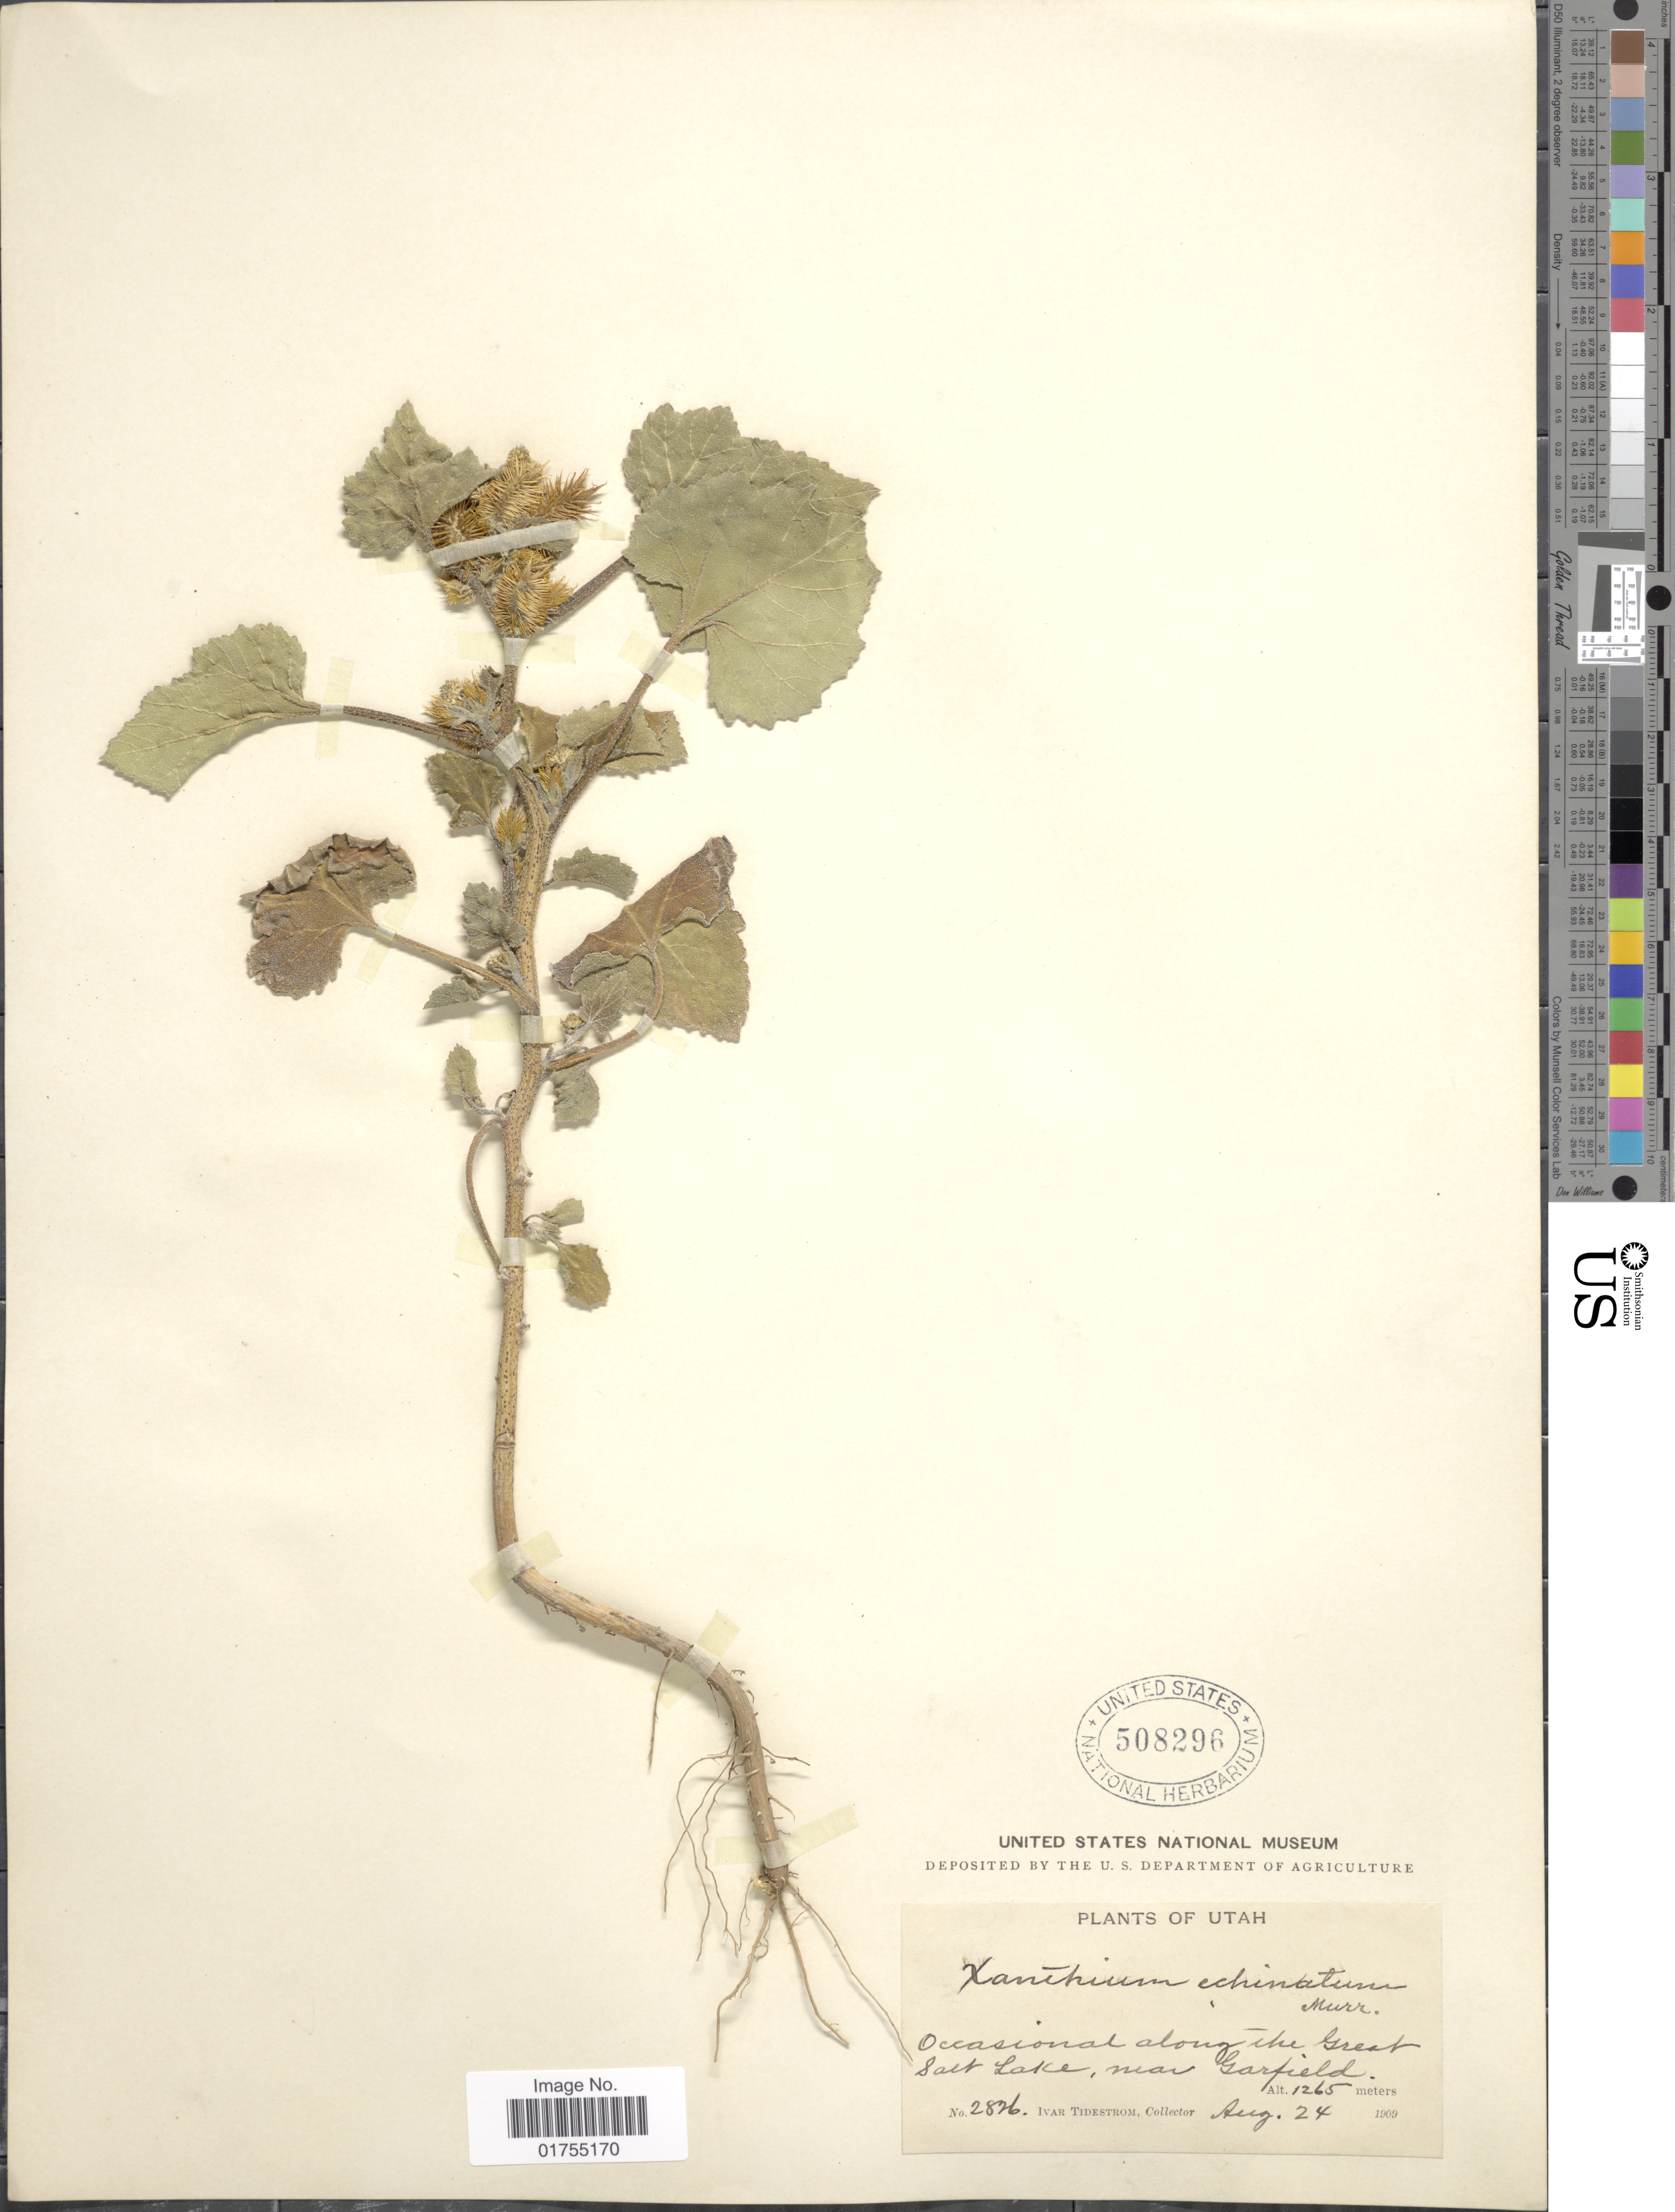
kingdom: Plantae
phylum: Tracheophyta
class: Magnoliopsida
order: Asterales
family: Asteraceae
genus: Xanthium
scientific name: Xanthium strumarium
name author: L.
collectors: I. F. Tidestrom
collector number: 2826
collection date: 1909-08-24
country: United States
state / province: Utah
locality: Along the Great Salt Lake, near Garfield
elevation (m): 1265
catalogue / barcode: US 508296